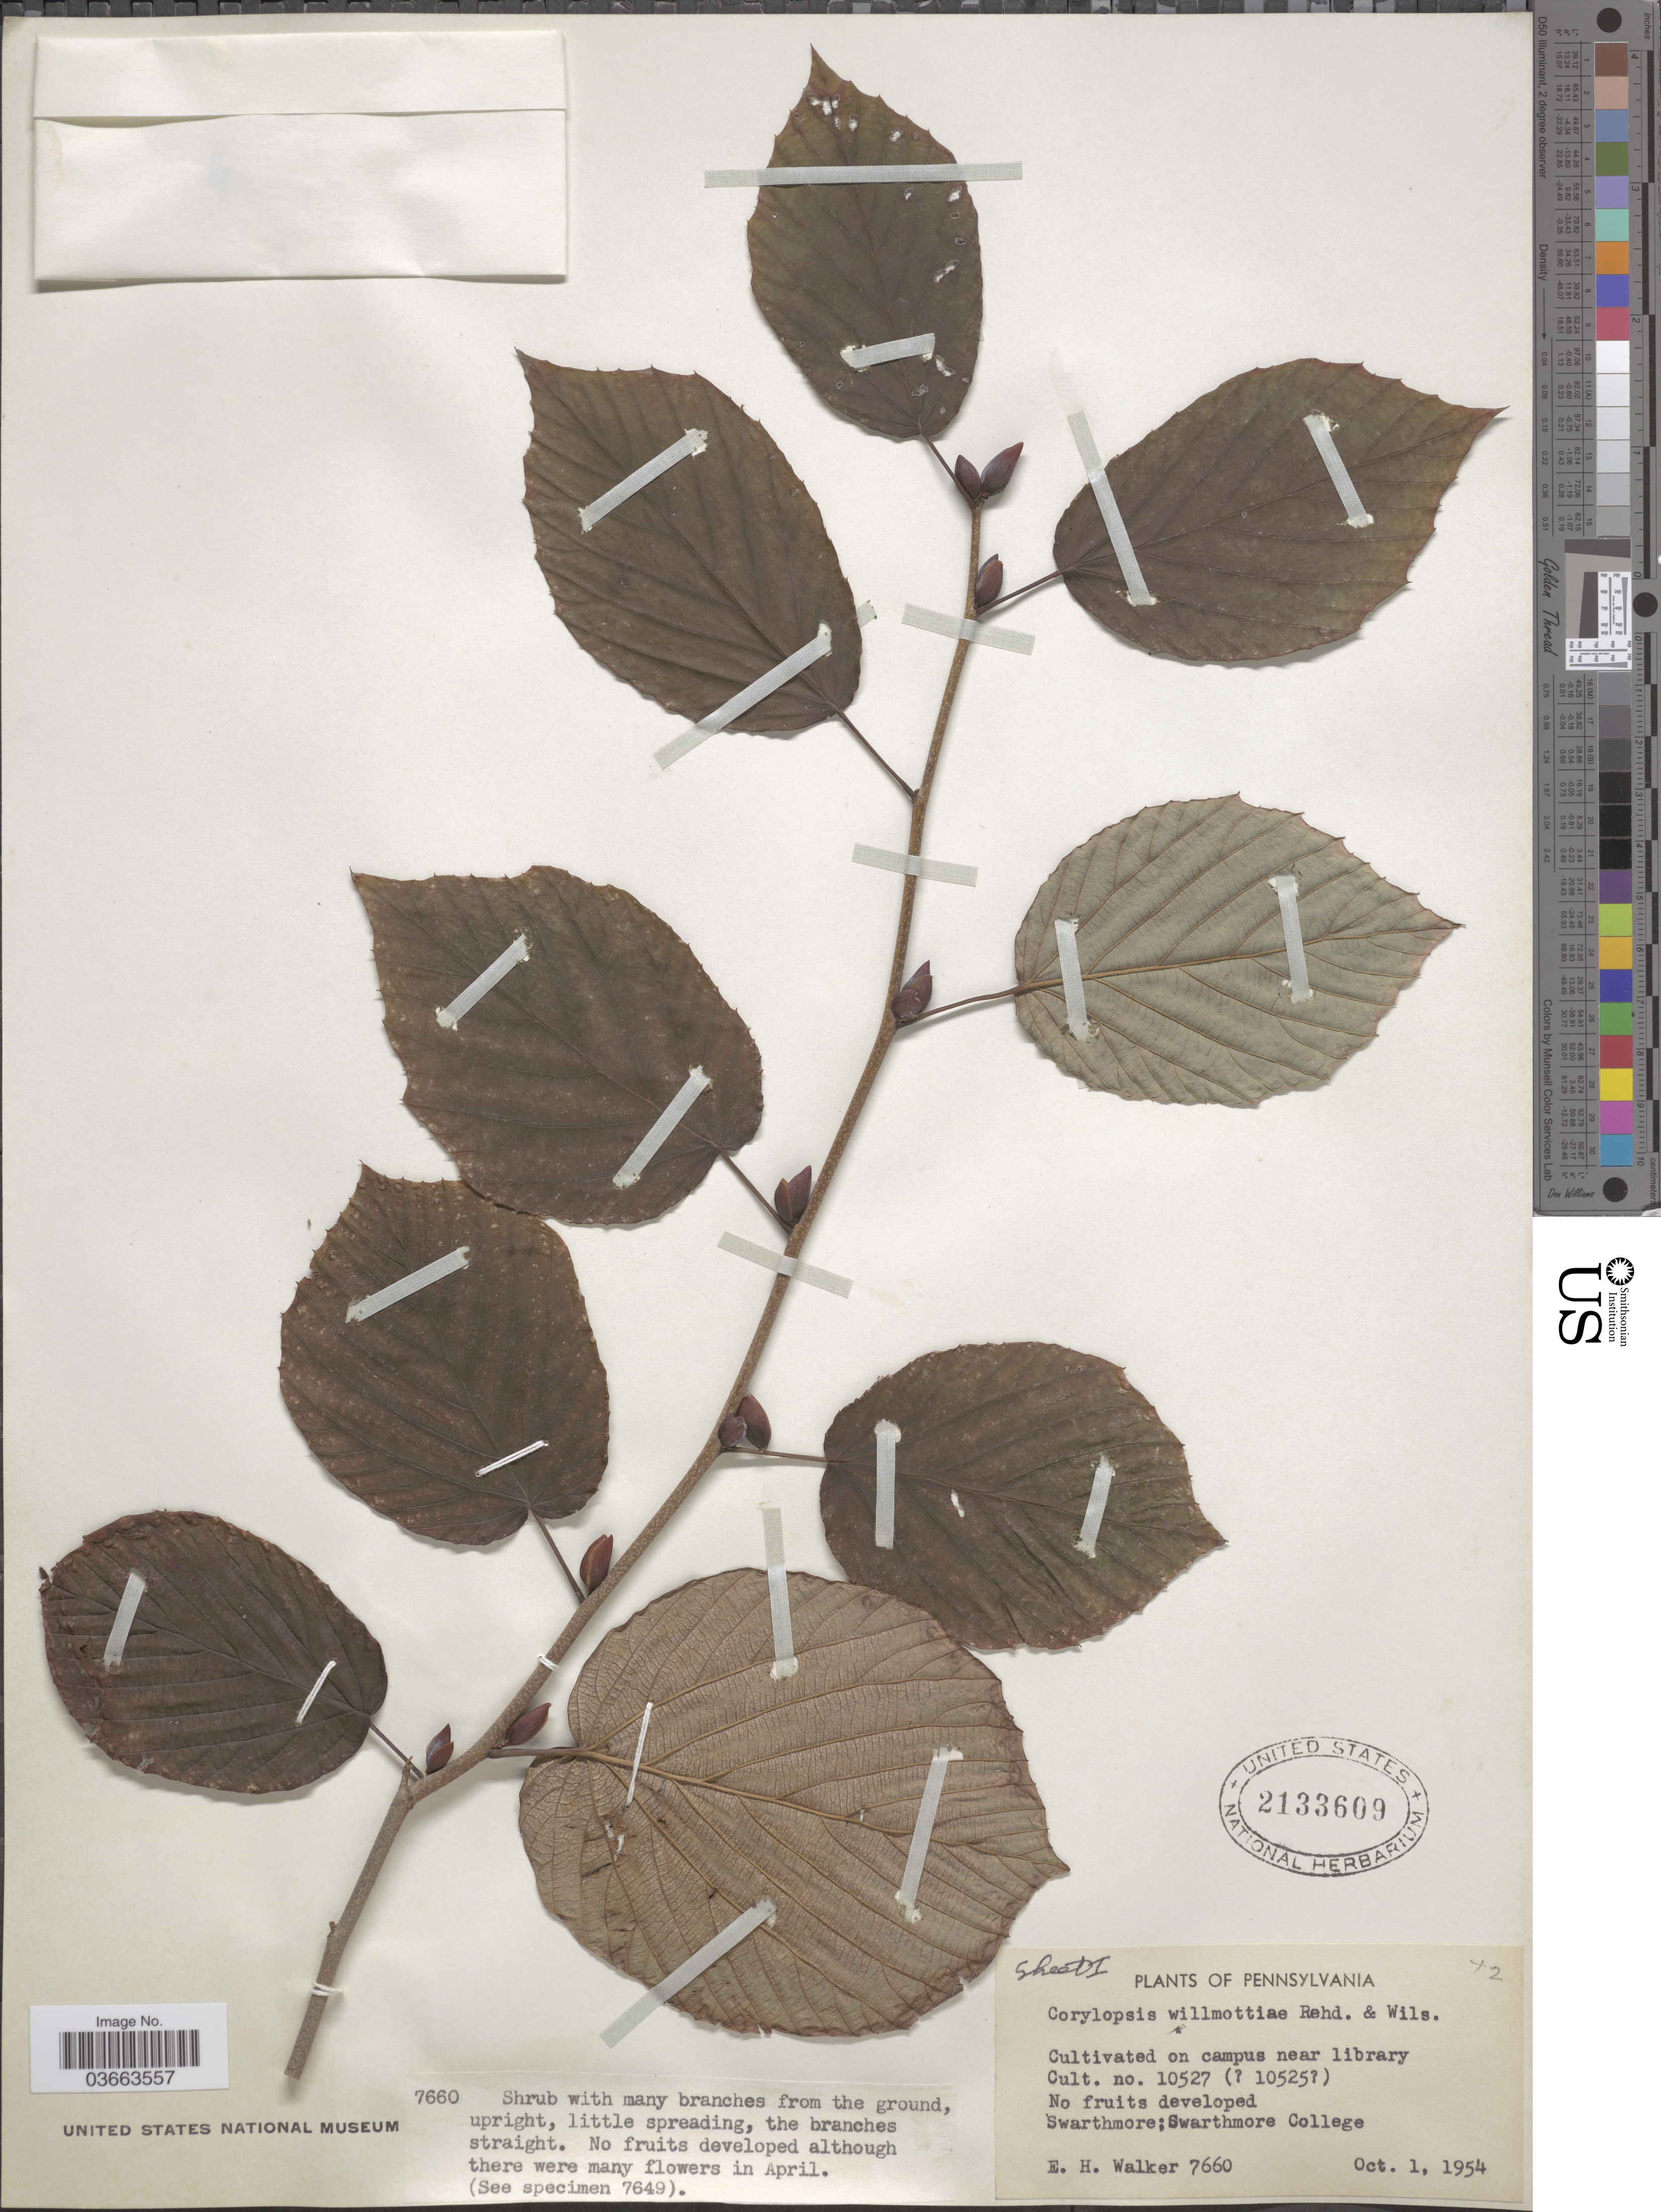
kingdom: Plantae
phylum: Tracheophyta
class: Magnoliopsida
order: Saxifragales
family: Hamamelidaceae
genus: Corylopsis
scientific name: Corylopsis willmottiae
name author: Rehder & E.H. Wilson in Sarg.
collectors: E. H. Walker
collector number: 7660?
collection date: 1954-10-01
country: United States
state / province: Pennsylvania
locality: On campus near library. Swarthmore; Swarthmore College.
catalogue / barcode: US 2133609